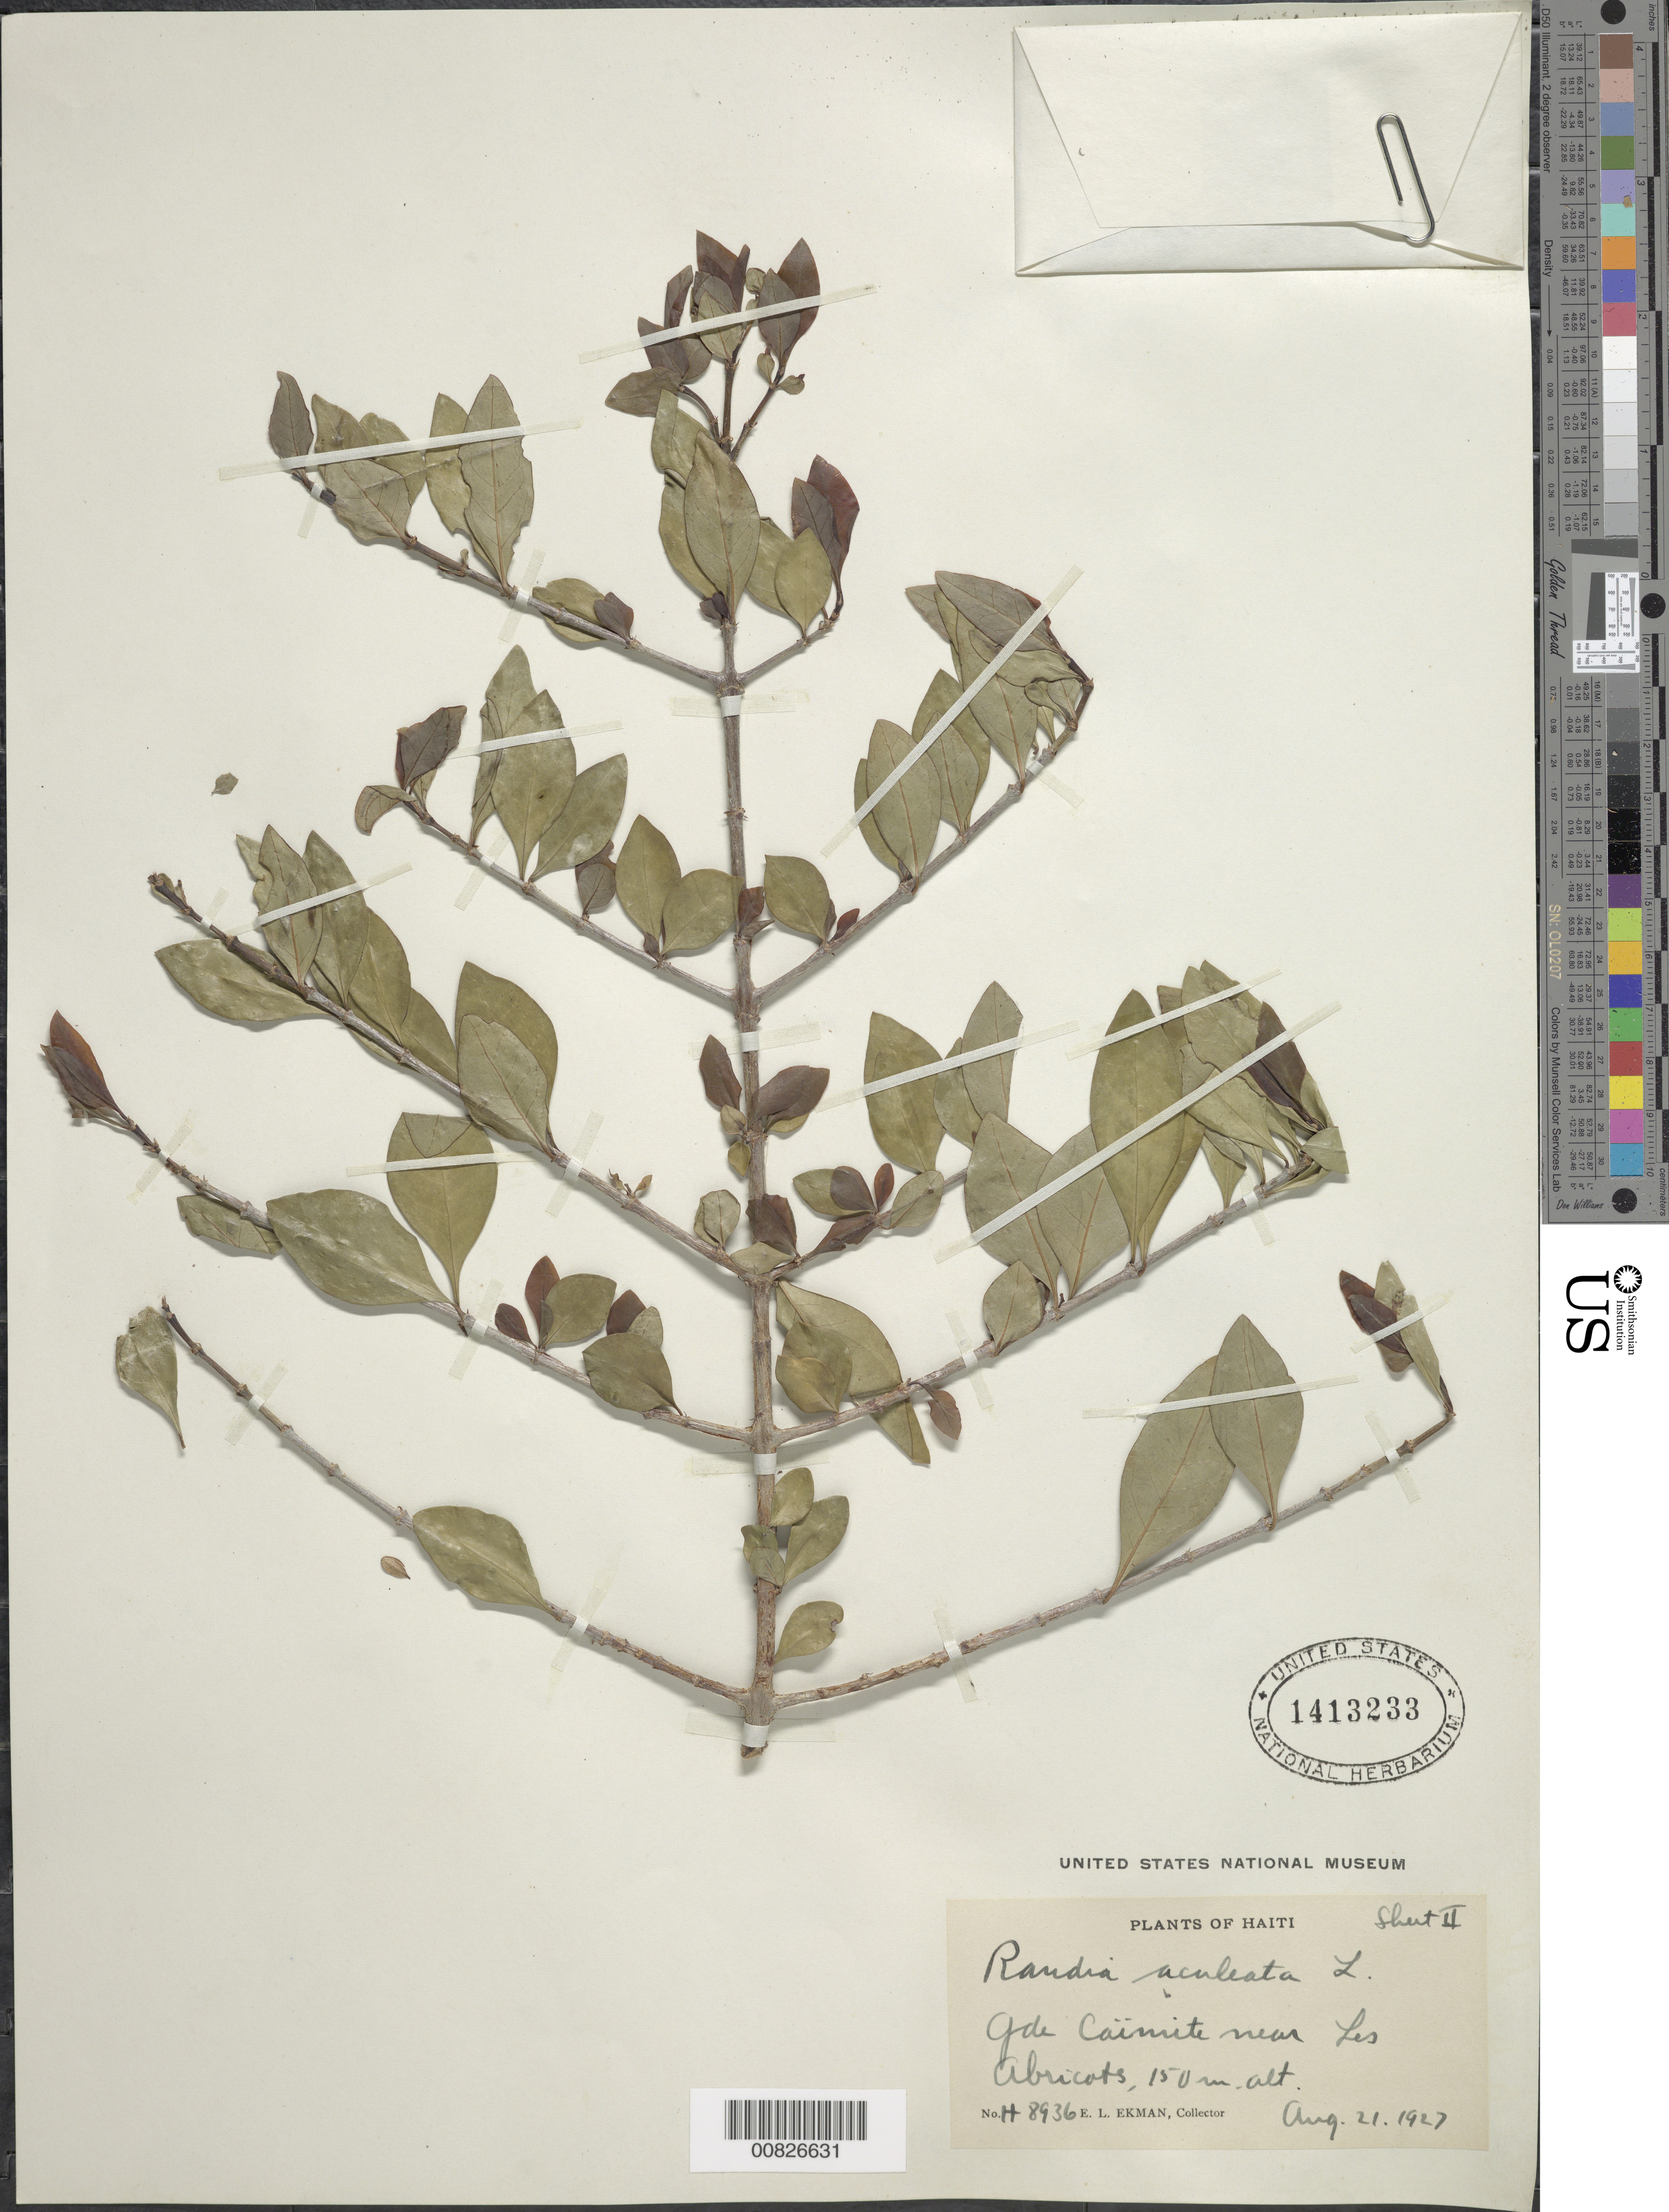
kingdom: Plantae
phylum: Tracheophyta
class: Magnoliopsida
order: Gentianales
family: Rubiaceae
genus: Randia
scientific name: Randia aculeata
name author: L.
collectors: E. L. Ekman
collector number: H 8936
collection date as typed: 21 Aug 1927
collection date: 1927-08-21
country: Haiti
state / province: Ouest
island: Hispaniola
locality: Gde. Caïmite near Les Abricots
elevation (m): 150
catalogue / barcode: US 1413233